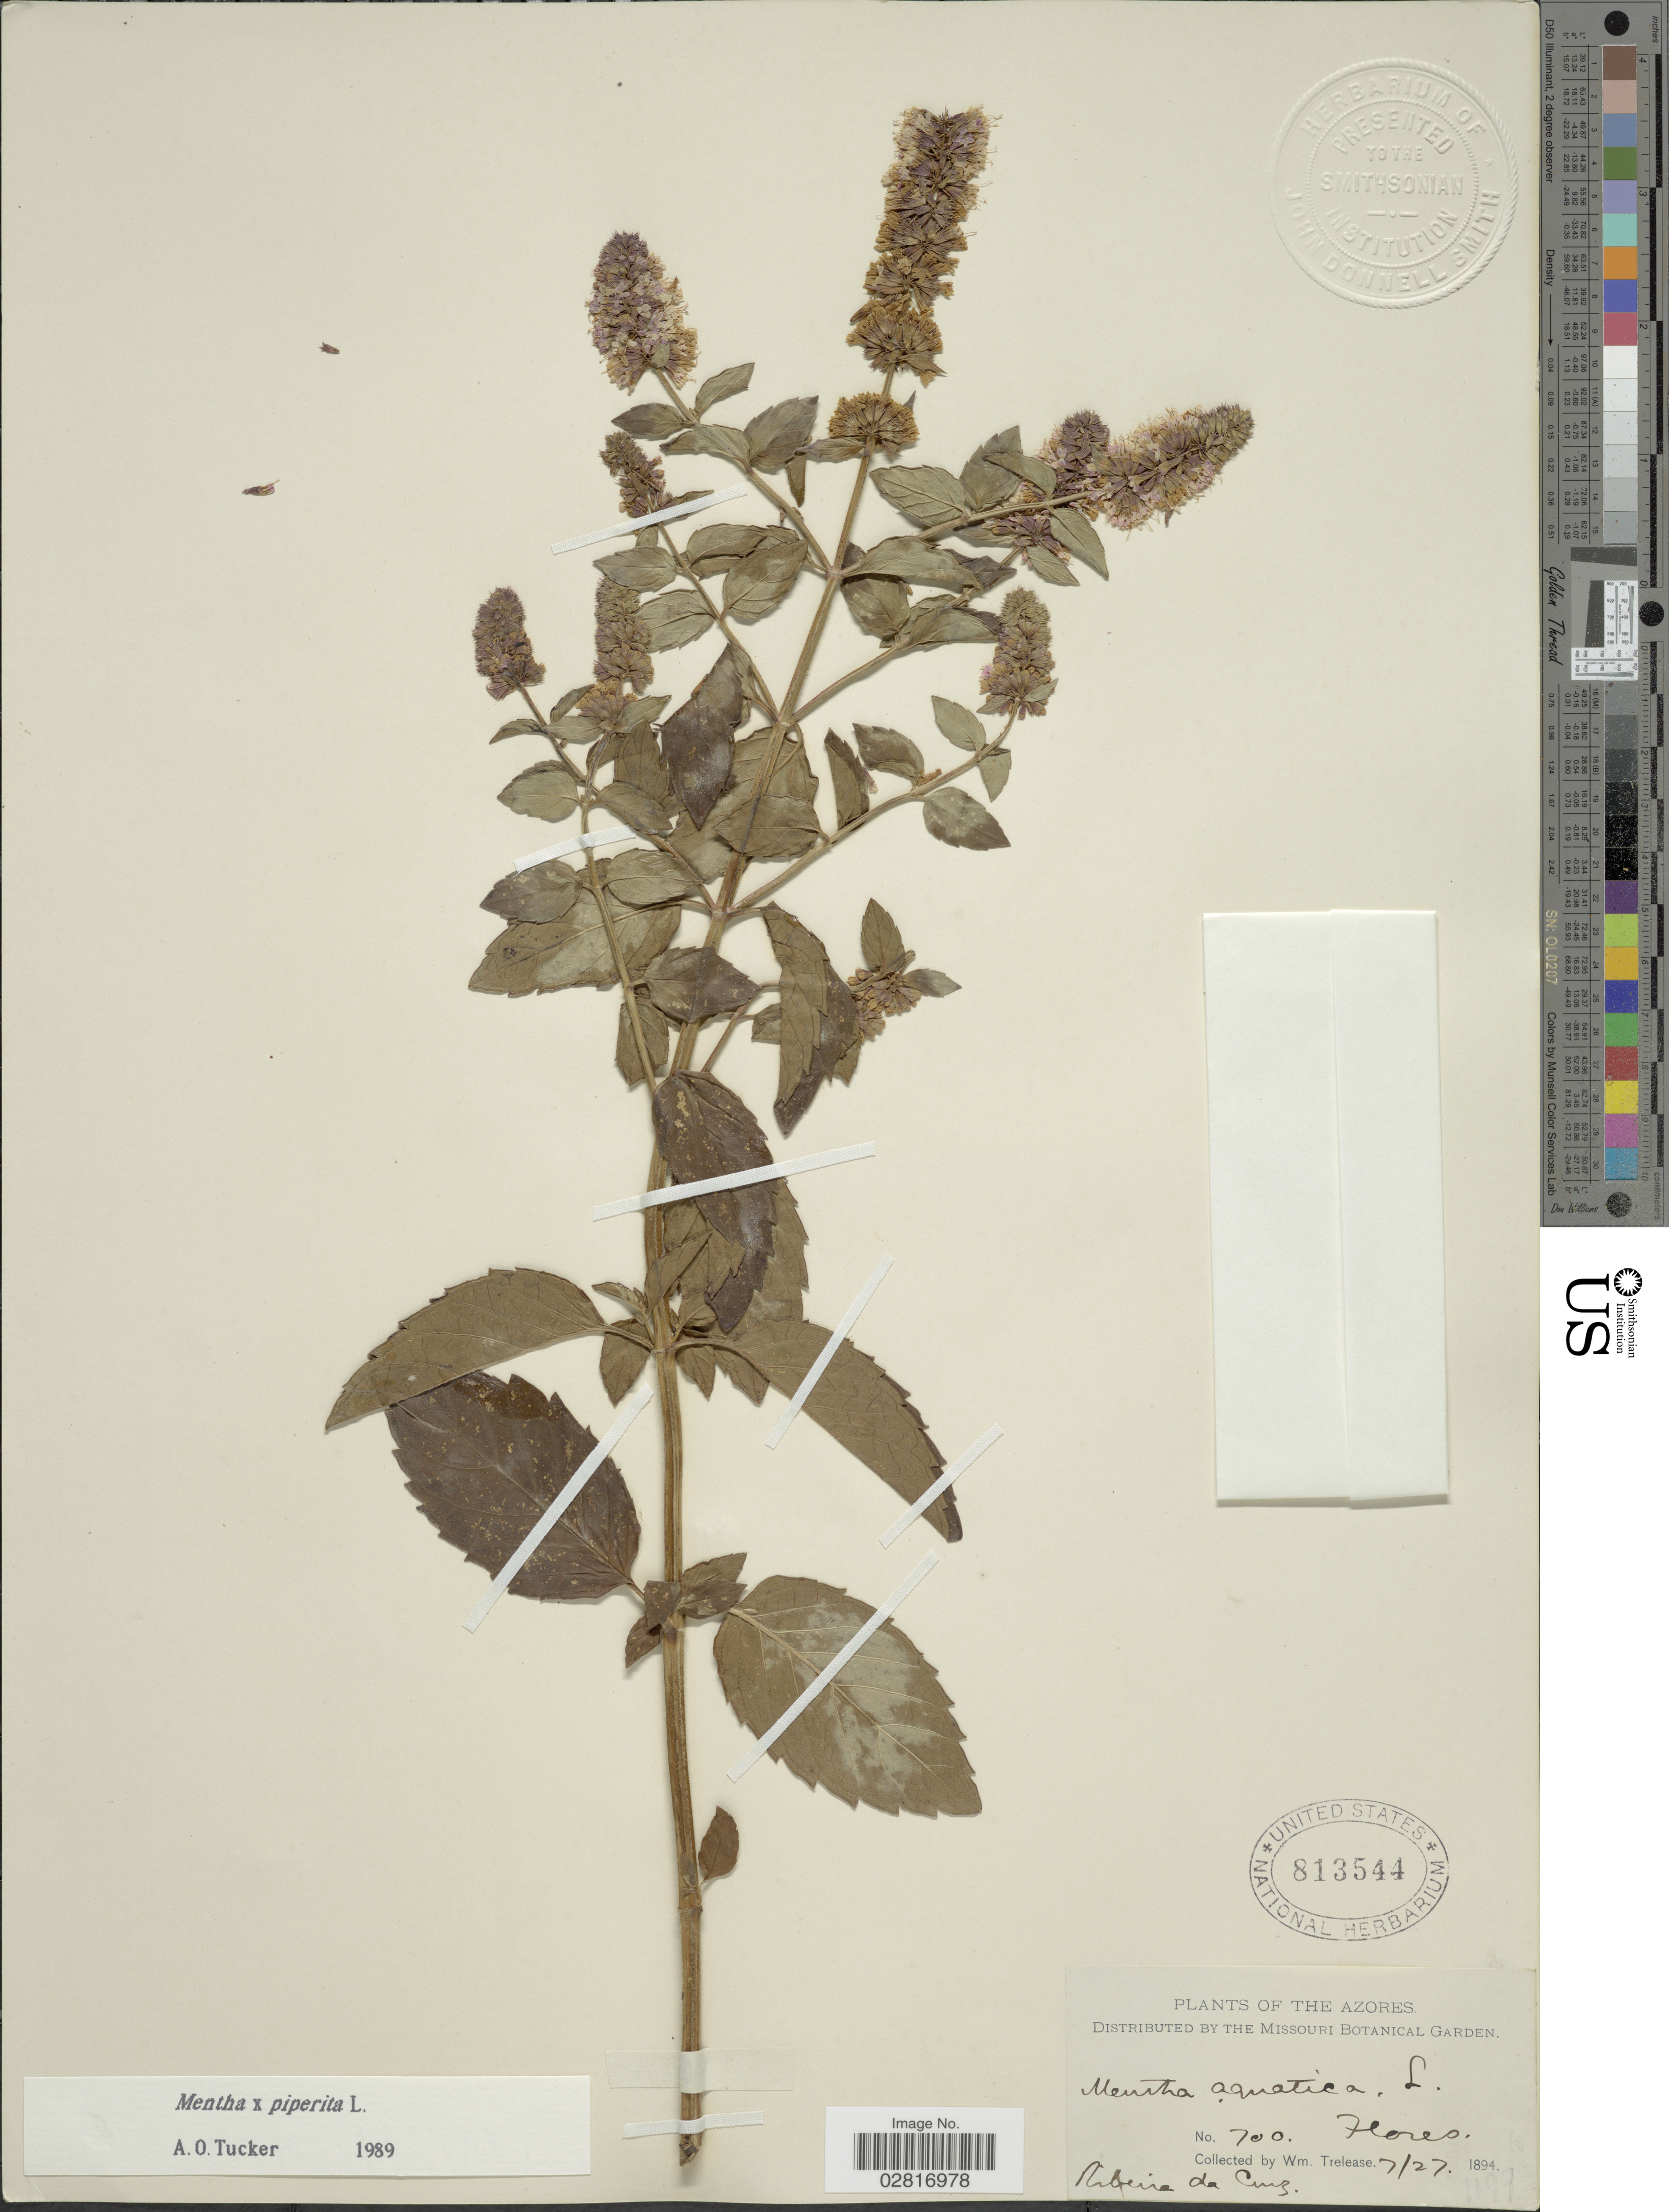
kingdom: Plantae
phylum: Tracheophyta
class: Magnoliopsida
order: Lamiales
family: Lamiaceae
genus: Mentha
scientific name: Mentha x piperita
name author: L.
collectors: W. Trelease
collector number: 700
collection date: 1894-07-27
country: Portugal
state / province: Azores (Aut. Reg.)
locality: Flores, Ribeira da Cruz.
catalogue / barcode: US 813544